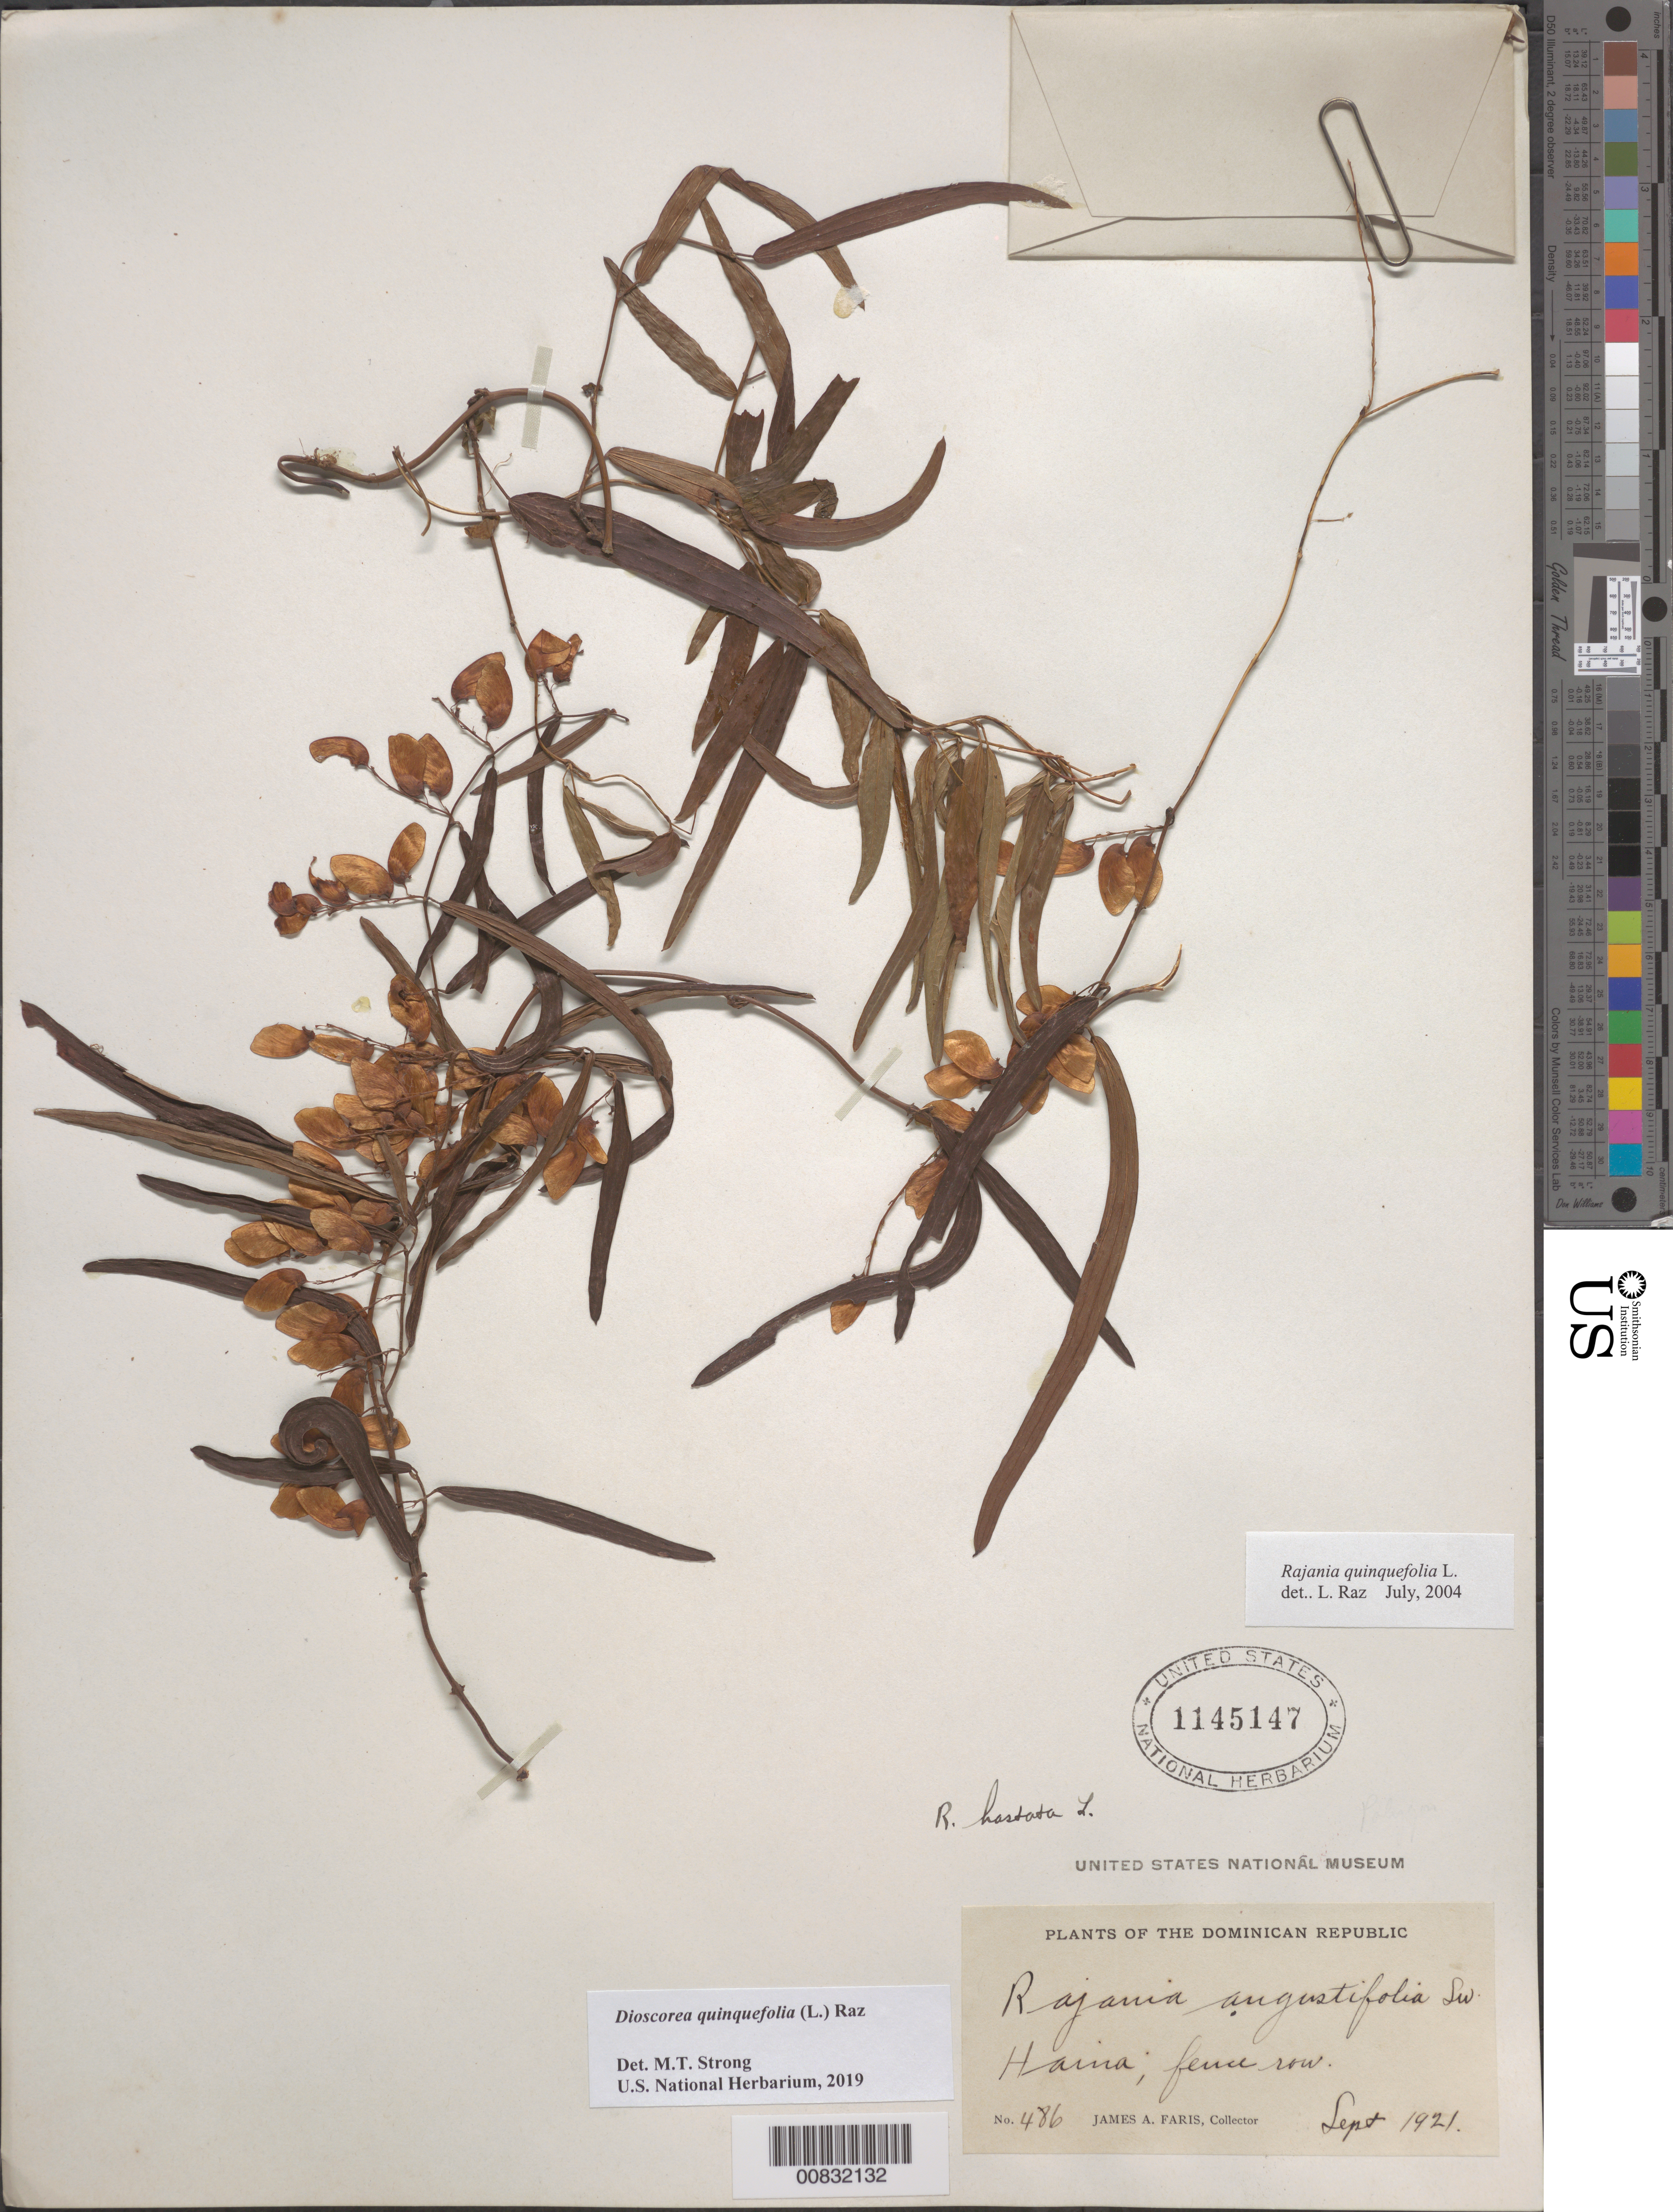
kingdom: Plantae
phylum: Tracheophyta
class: Liliopsida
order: Dioscoreales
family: Dioscoreaceae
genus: Dioscorea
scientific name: Dioscorea quinquefolia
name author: (L.) Raz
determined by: Strong, M. T., (US), Smithsonian Institution - National Museum of Natural History (UNITED STATES)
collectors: J. Faris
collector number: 486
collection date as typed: Sep 1921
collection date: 1921-09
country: Dominican Republic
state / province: San Cristóbal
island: Hispaniola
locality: Haina.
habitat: Fence row.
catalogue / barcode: US 1145147